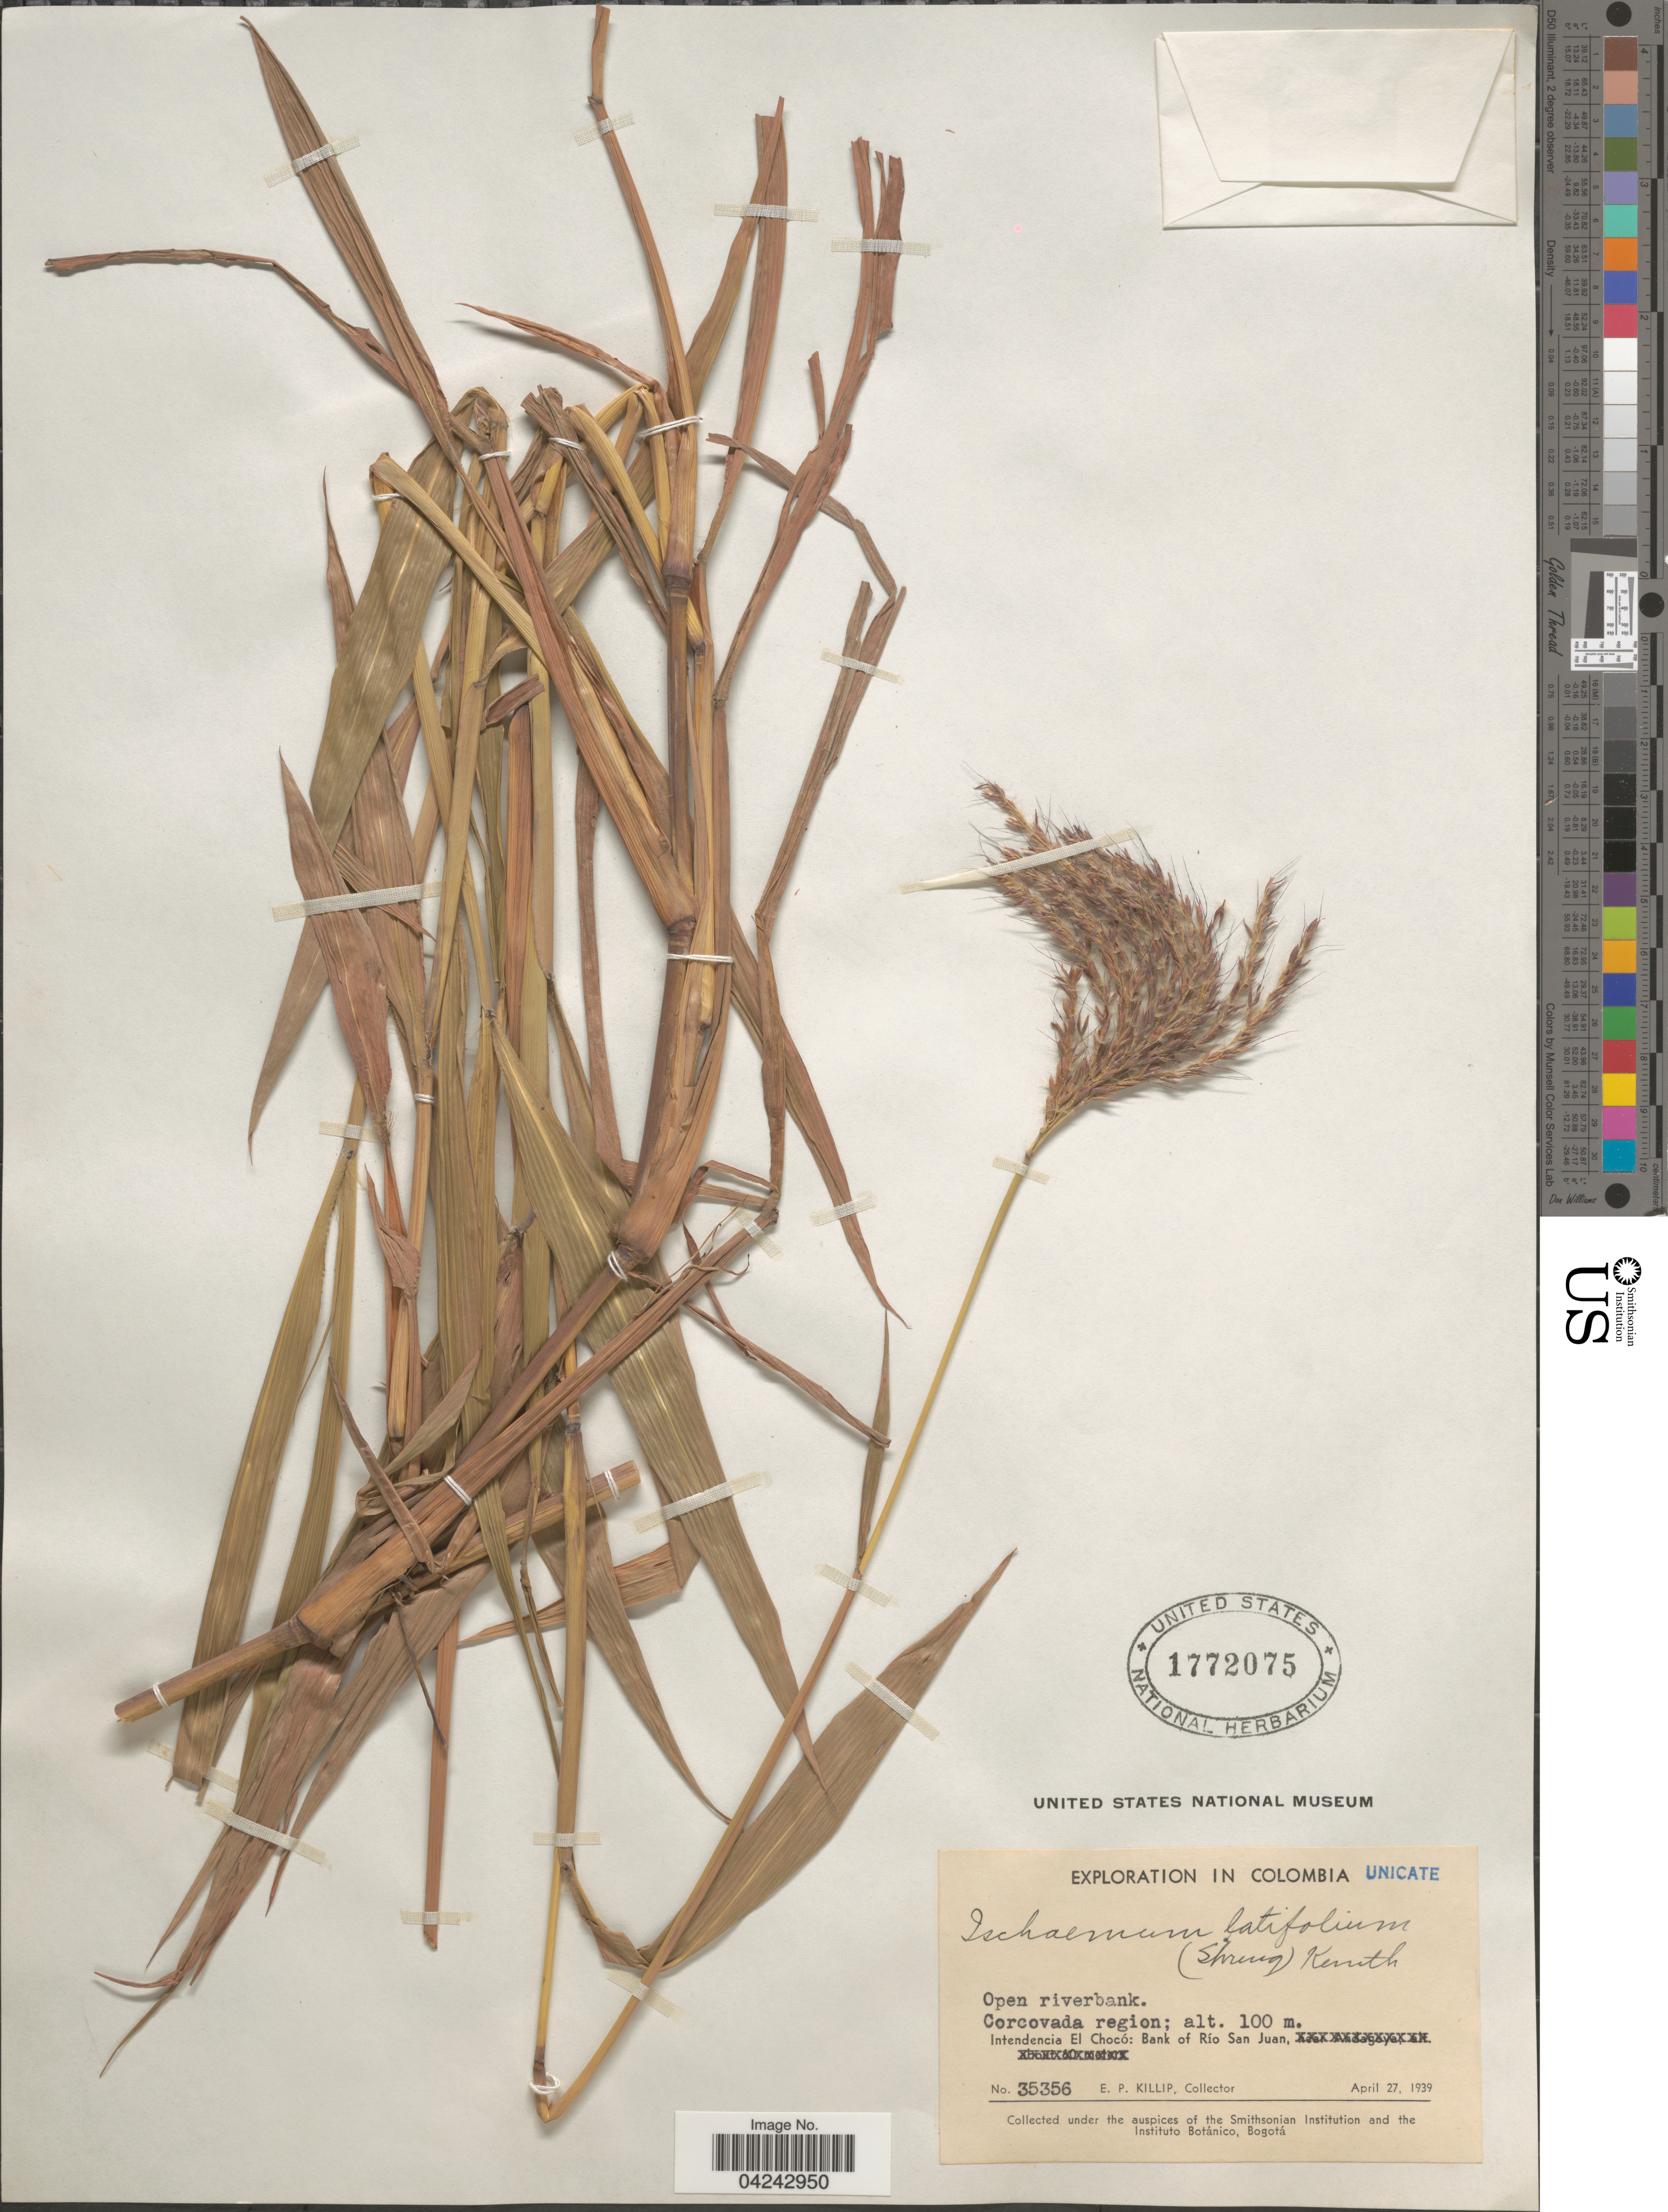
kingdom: Plantae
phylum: Tracheophyta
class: Liliopsida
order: Poales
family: Poaceae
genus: Ischaemum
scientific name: Ischaemum latifolium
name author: (Spreng.) Kunth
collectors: E. P. Killip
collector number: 35356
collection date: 1939-04-27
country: Colombia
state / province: Chocó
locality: Exploration in Colombia. Corcovada region. Intendencia El Chocó: Bank of Río San Juan.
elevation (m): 100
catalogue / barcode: US 1772075